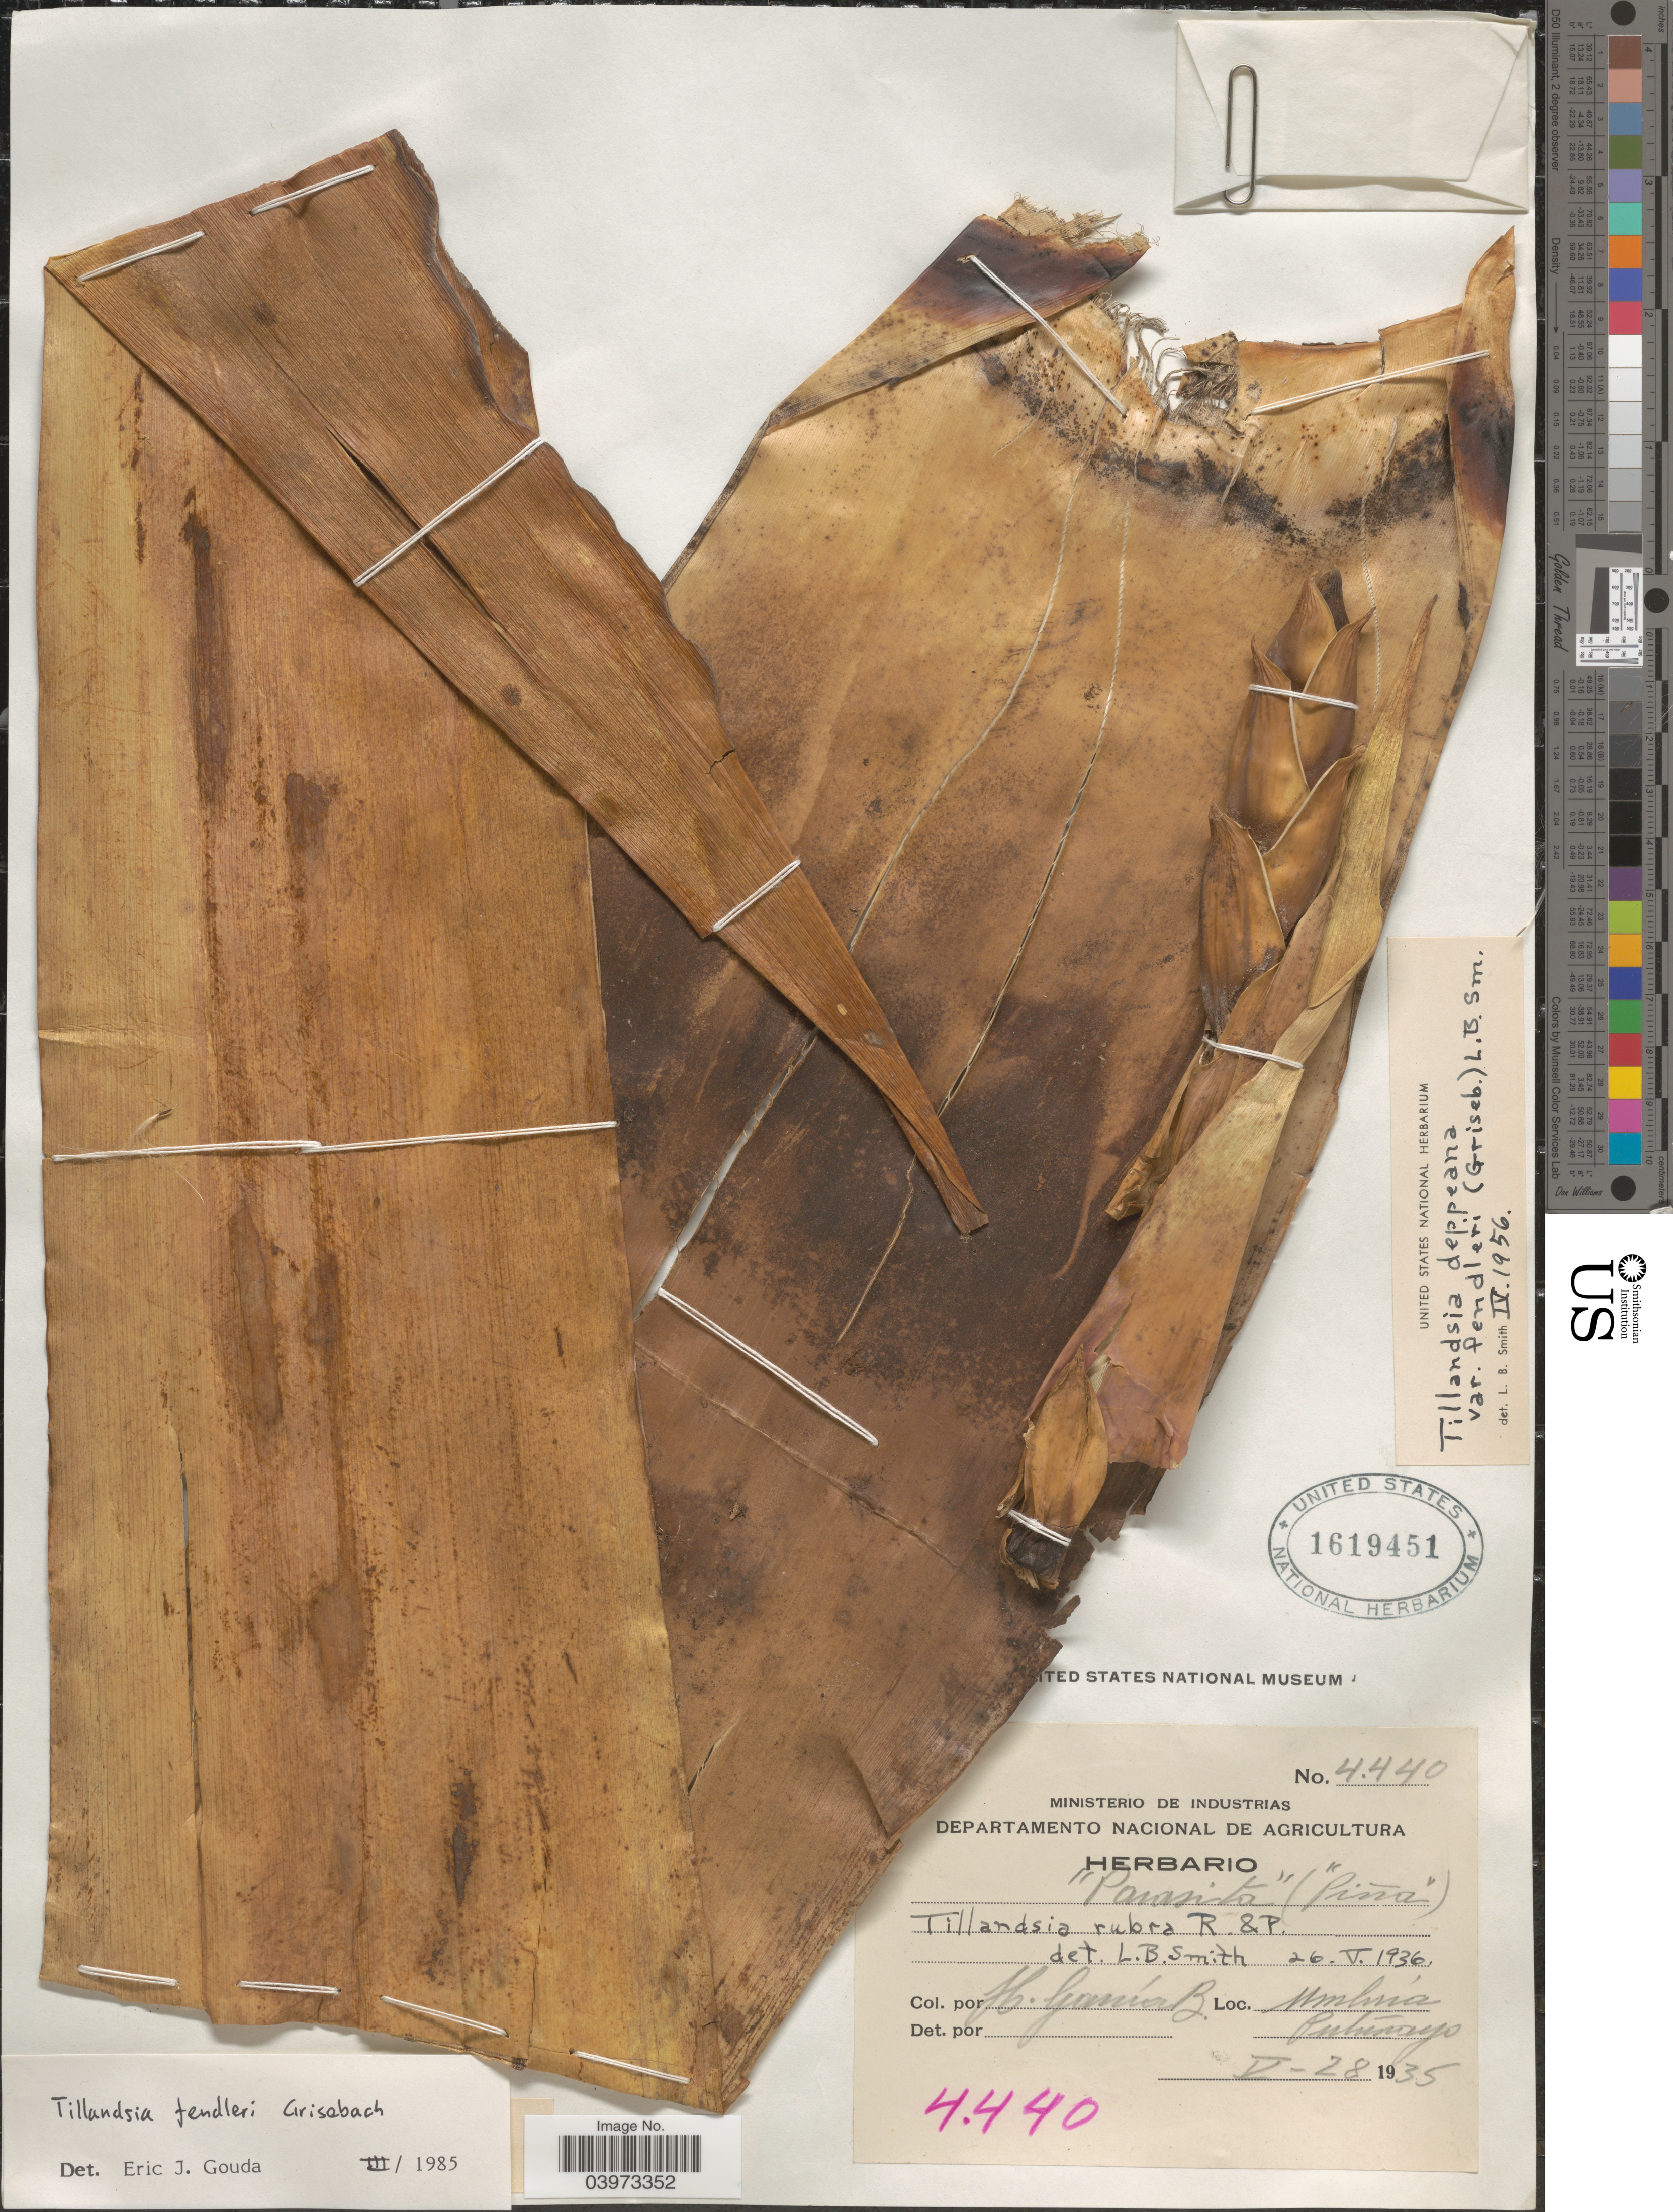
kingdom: Plantae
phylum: Tracheophyta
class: Liliopsida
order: Poales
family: Bromeliaceae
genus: Tillandsia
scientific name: Tillandsia fendleri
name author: Griseb.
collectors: H. García B.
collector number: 4440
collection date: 1935-05-28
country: Colombia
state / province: Putumayo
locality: Umlina [interpreted].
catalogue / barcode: US 1619451